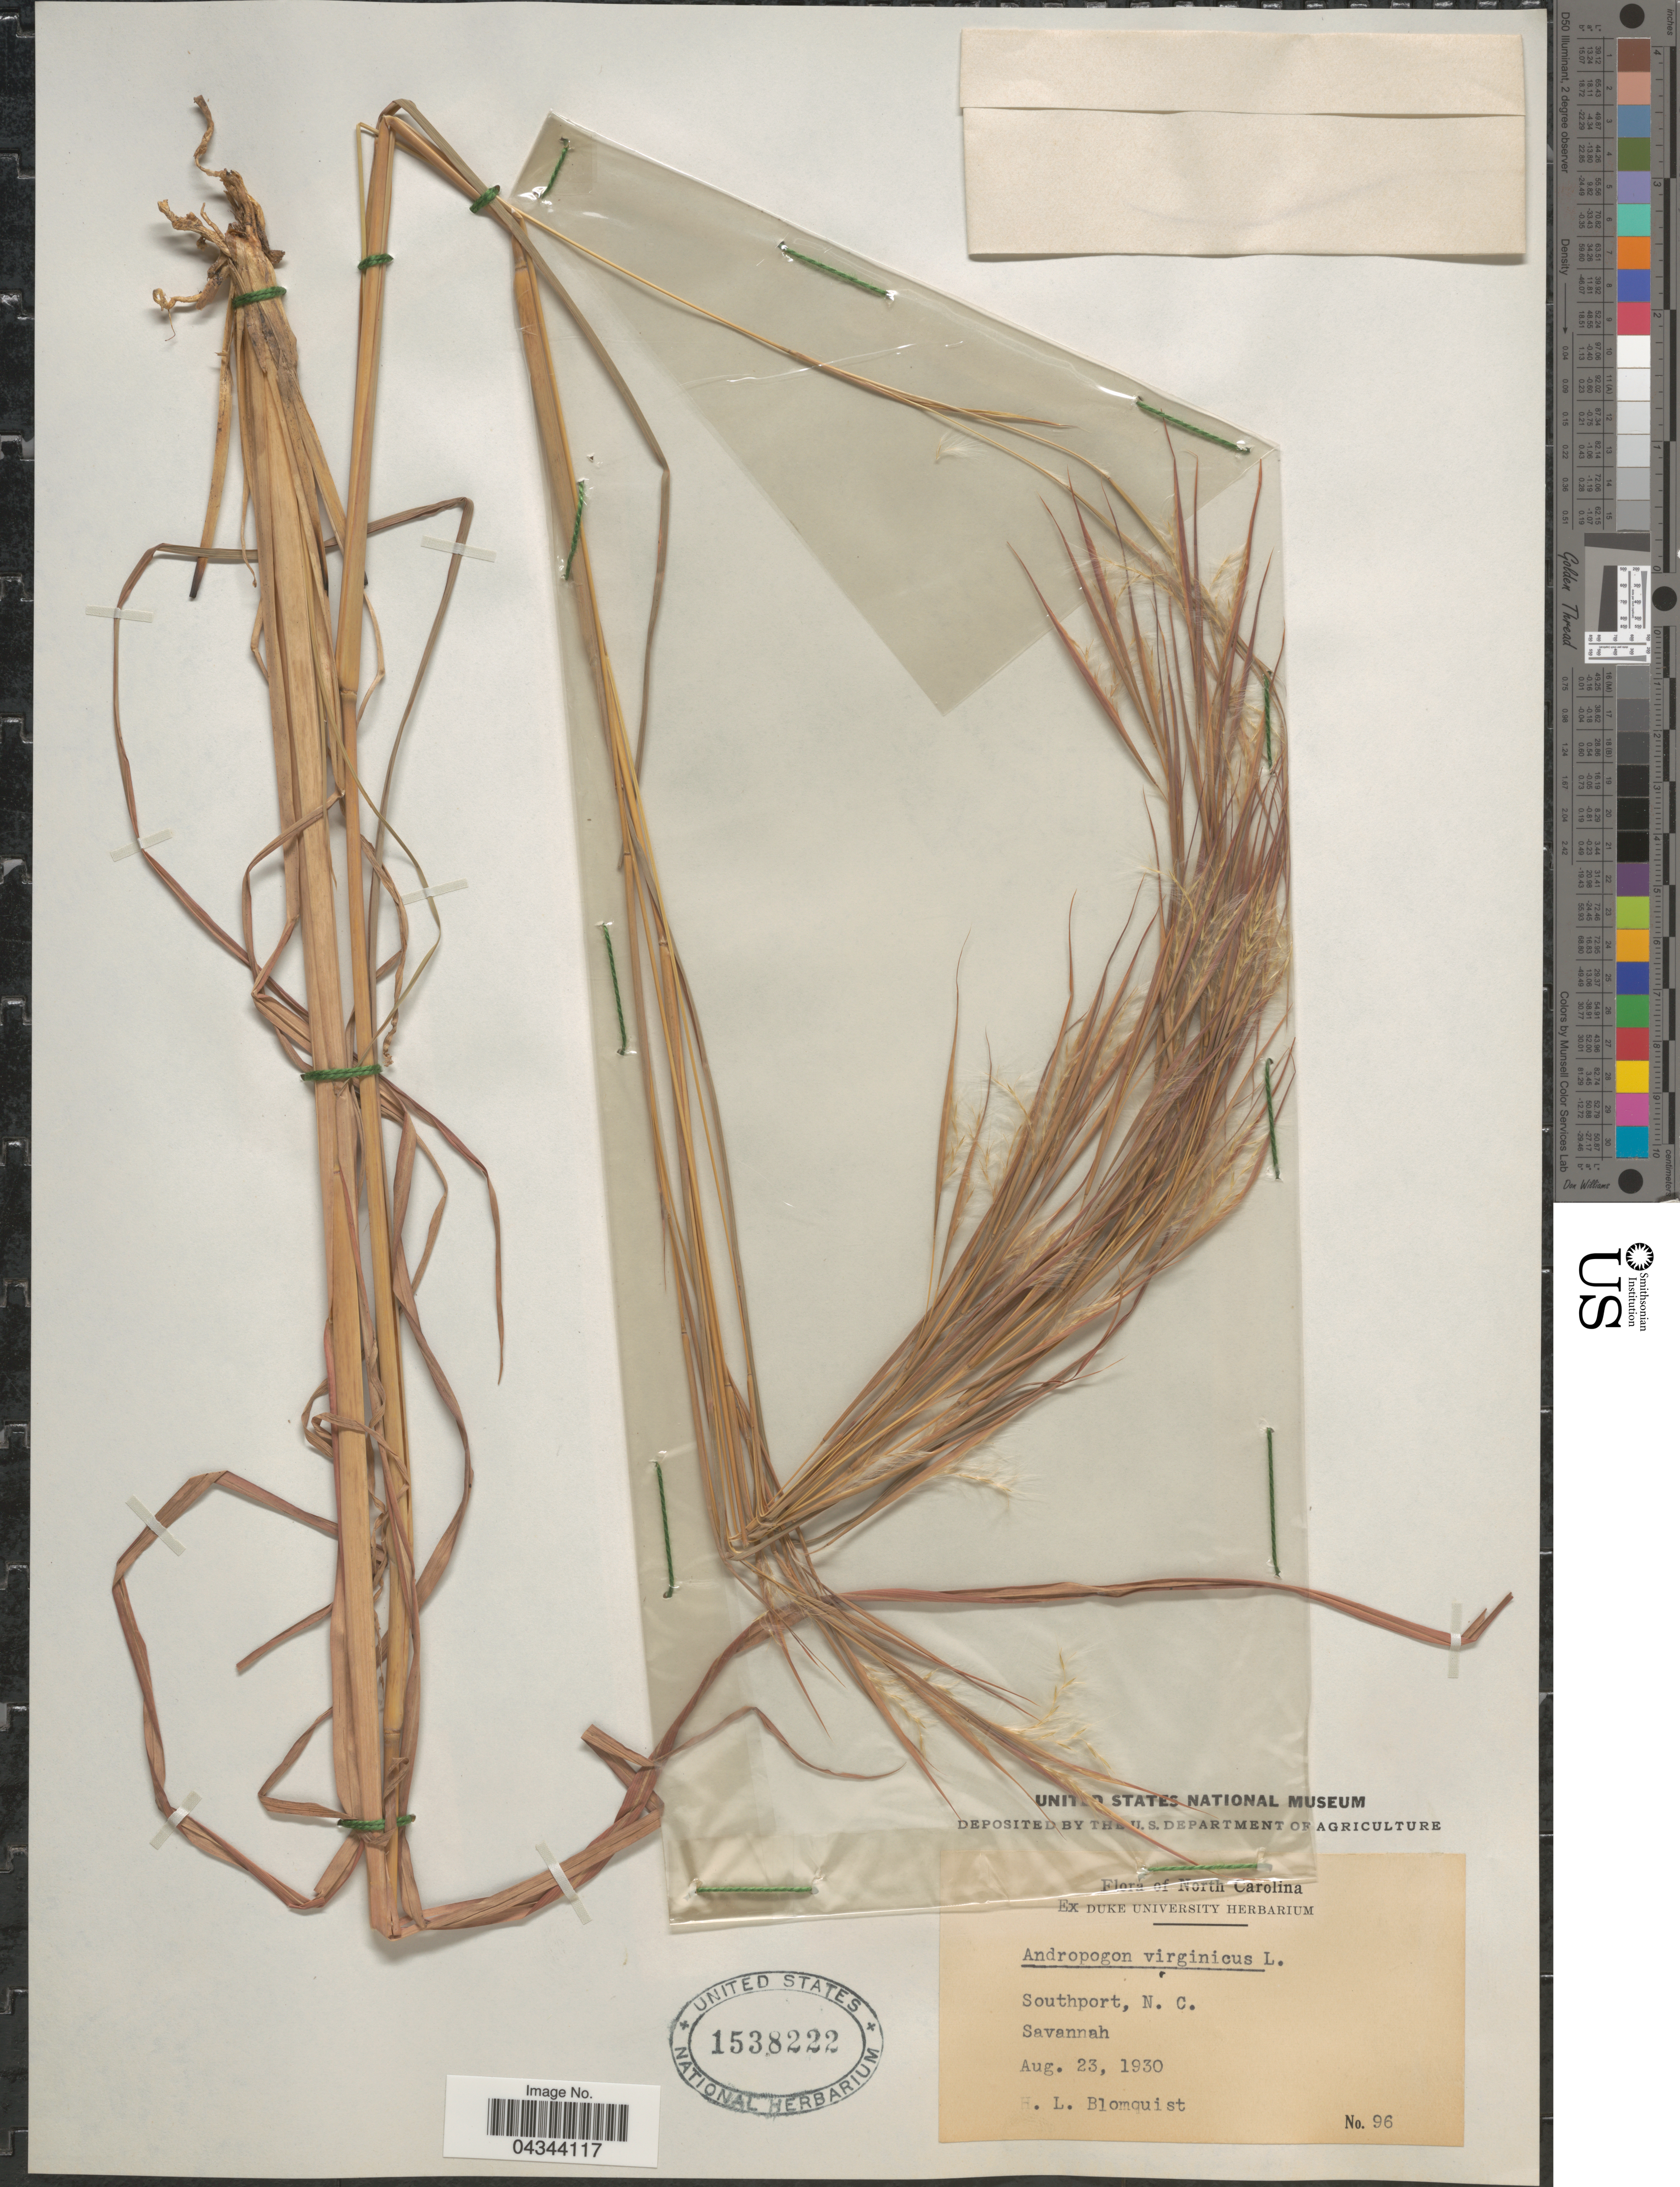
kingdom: Plantae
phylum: Tracheophyta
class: Liliopsida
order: Poales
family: Poaceae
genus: Andropogon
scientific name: Andropogon virginicus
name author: L.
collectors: H. Blomquist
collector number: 96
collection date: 1930-08-23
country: United States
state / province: North Carolina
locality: Southport.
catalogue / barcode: US 1538222